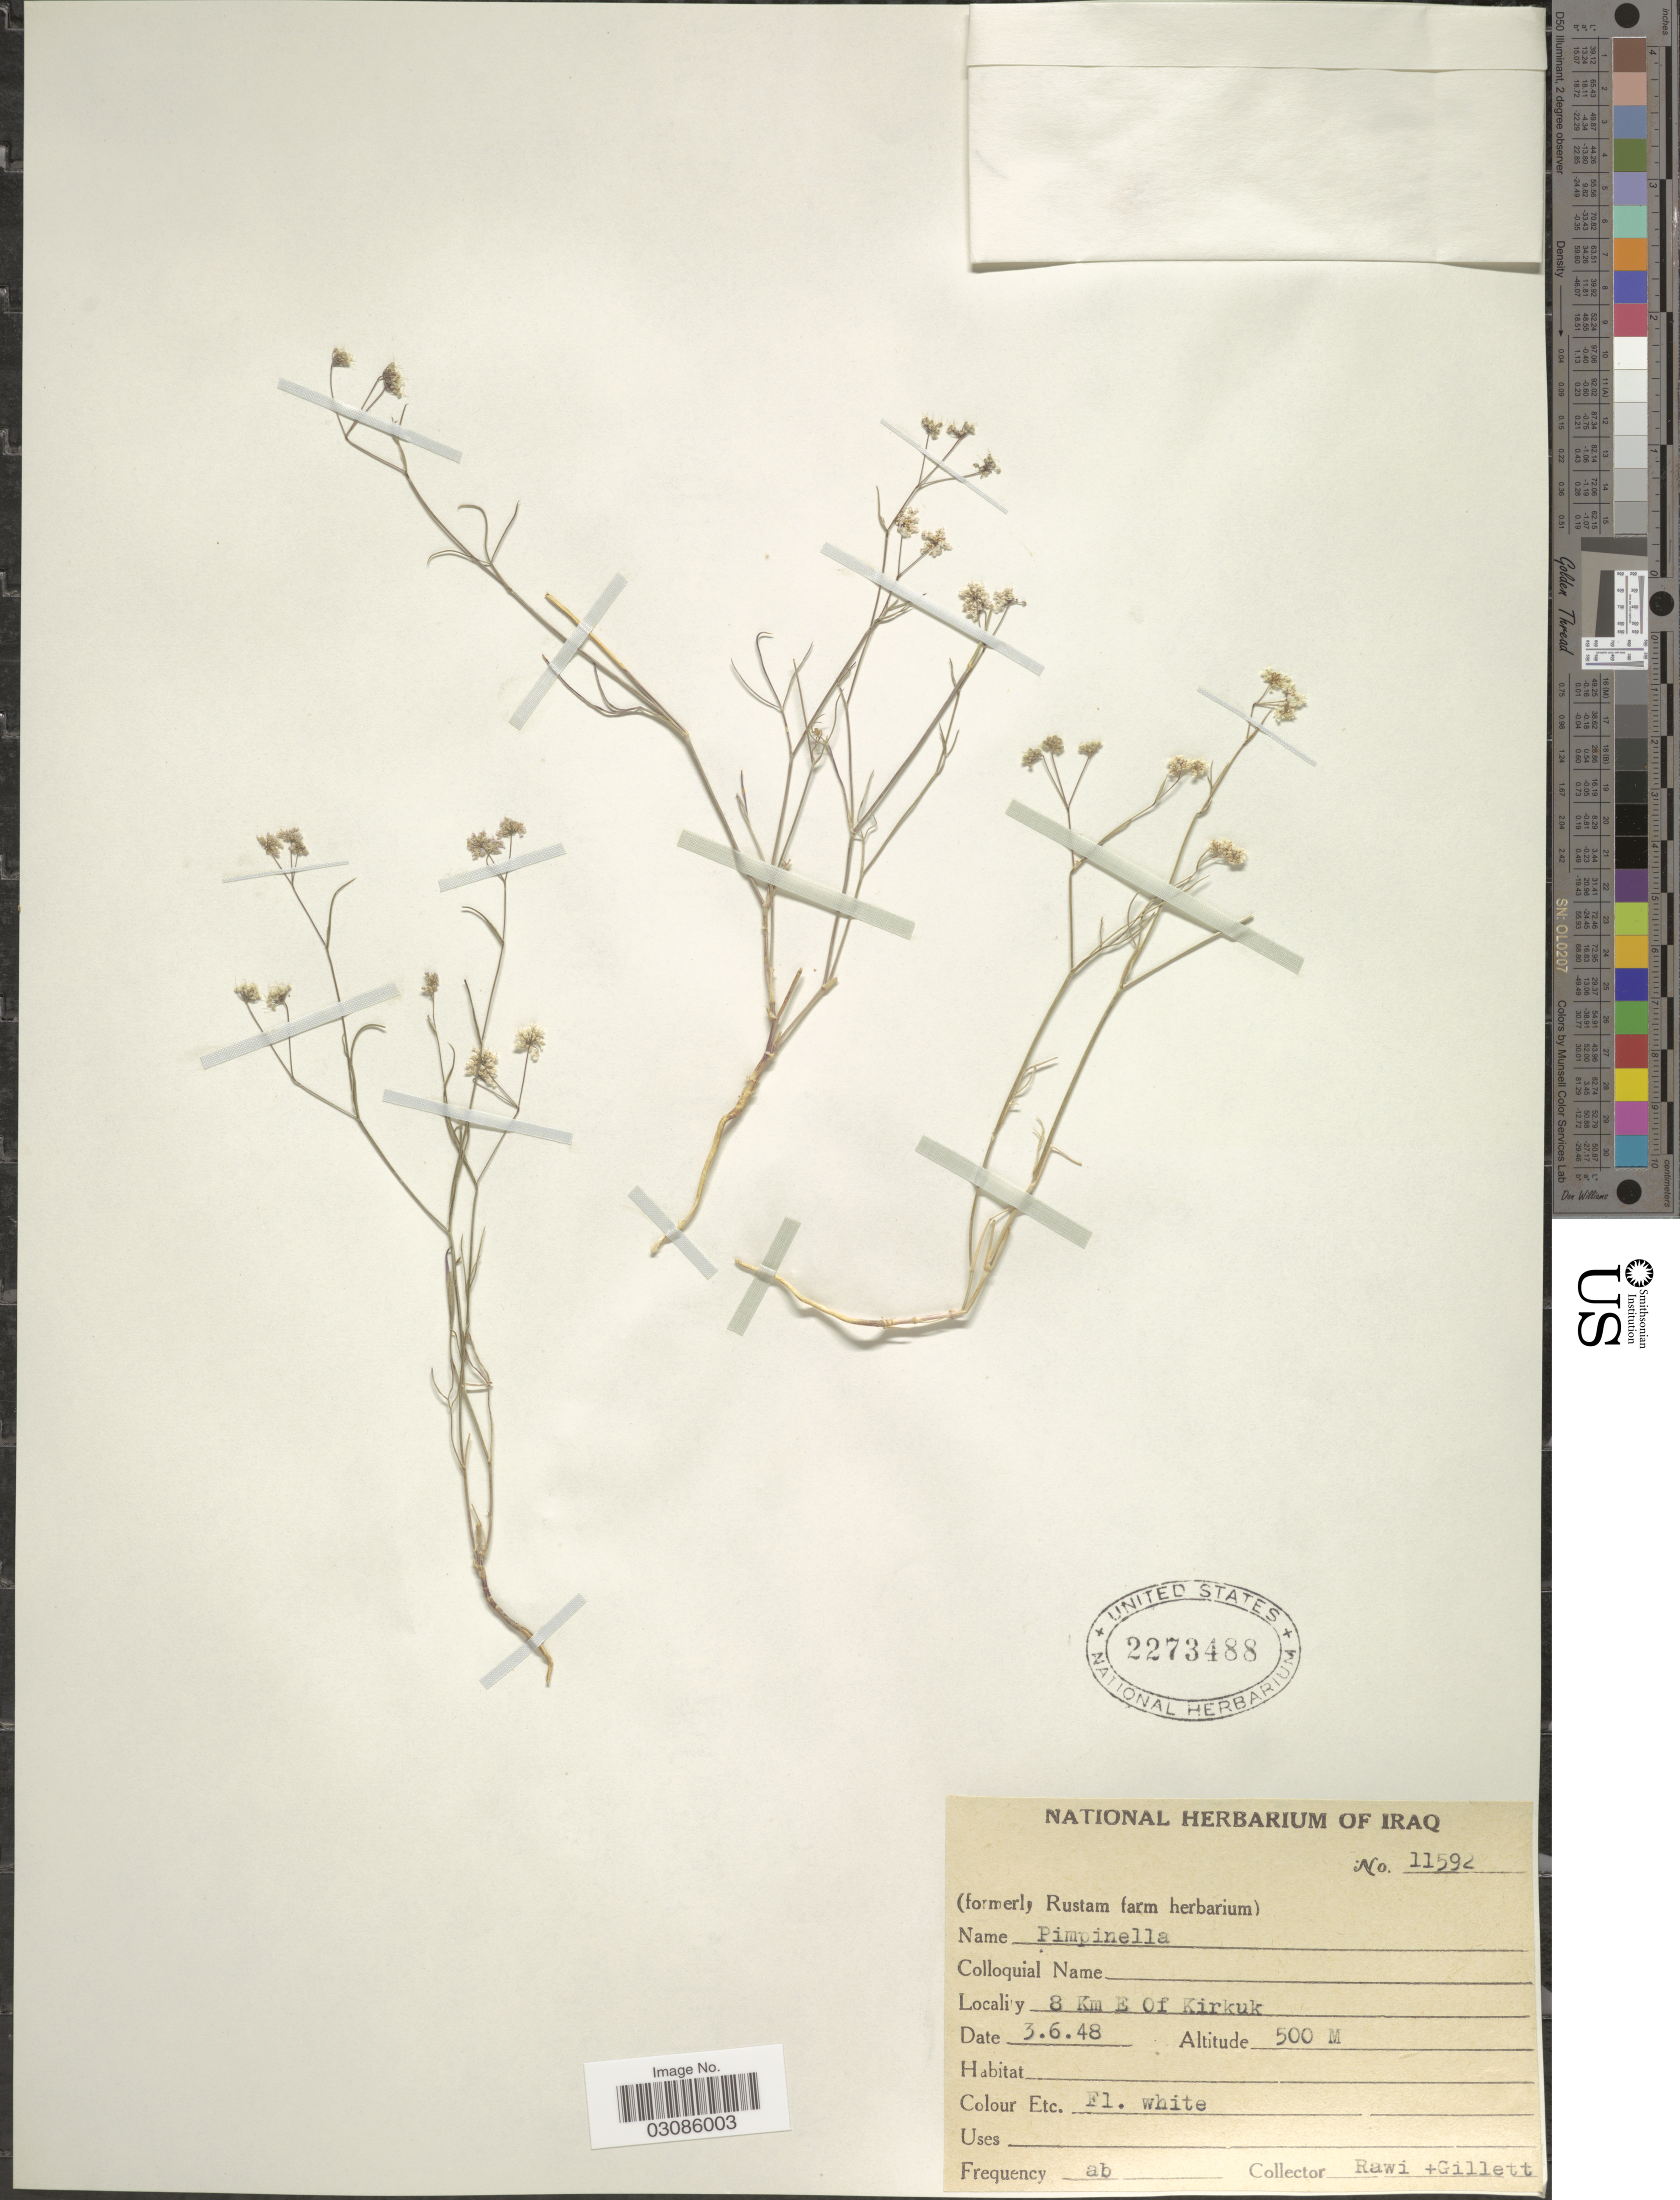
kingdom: Plantae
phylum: Tracheophyta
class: Magnoliopsida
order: Apiales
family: Apiaceae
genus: Pimpinella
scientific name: Pimpinella sp.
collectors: -. Rawi & Gillett, --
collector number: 11592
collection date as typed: Transcribed d/m/y: 3/6/48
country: Iraq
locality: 8 Km E of Kirkuk.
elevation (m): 500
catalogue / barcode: US 2273488